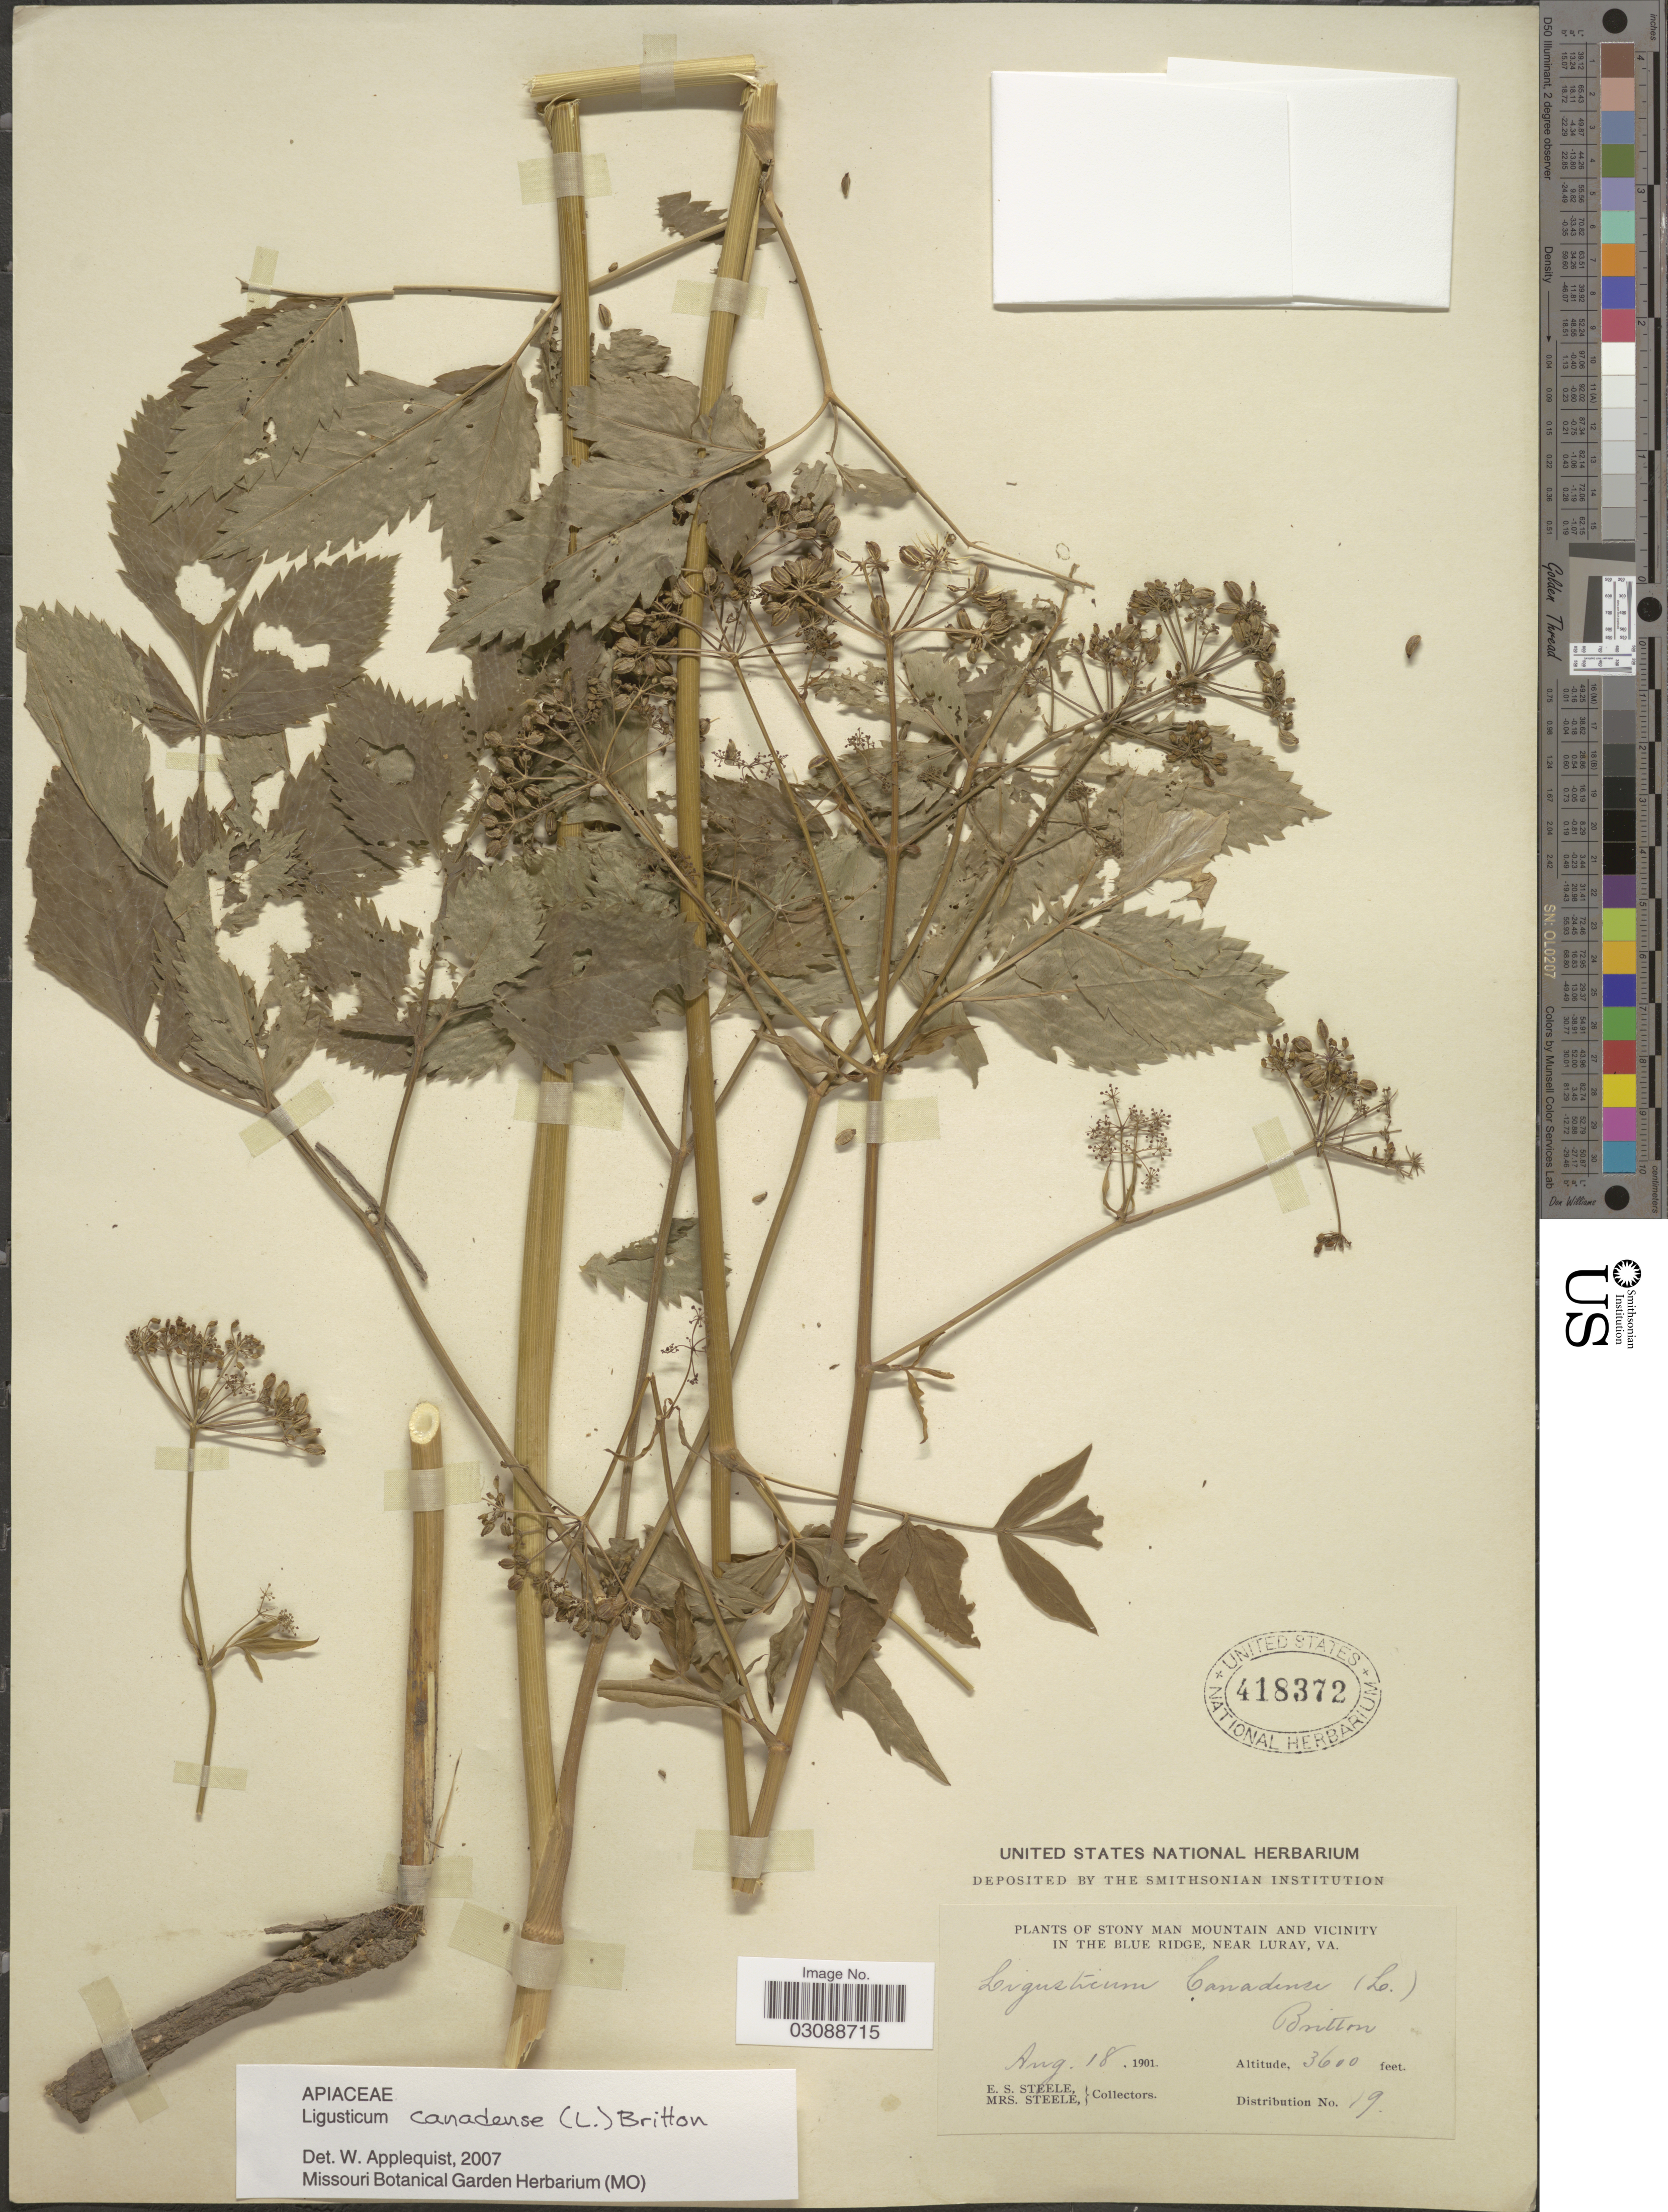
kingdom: Plantae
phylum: Tracheophyta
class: Magnoliopsida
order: Apiales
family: Apiaceae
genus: Ligusticum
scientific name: Ligusticum canadense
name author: (L.) Britton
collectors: E. Steele & Mrs. E. S. Steele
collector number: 19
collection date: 1901-08-18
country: United States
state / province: Virginia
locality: Stony Man Mountain and vicinity in the Blue Ridge, near Luray.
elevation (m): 1097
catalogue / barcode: US 418372